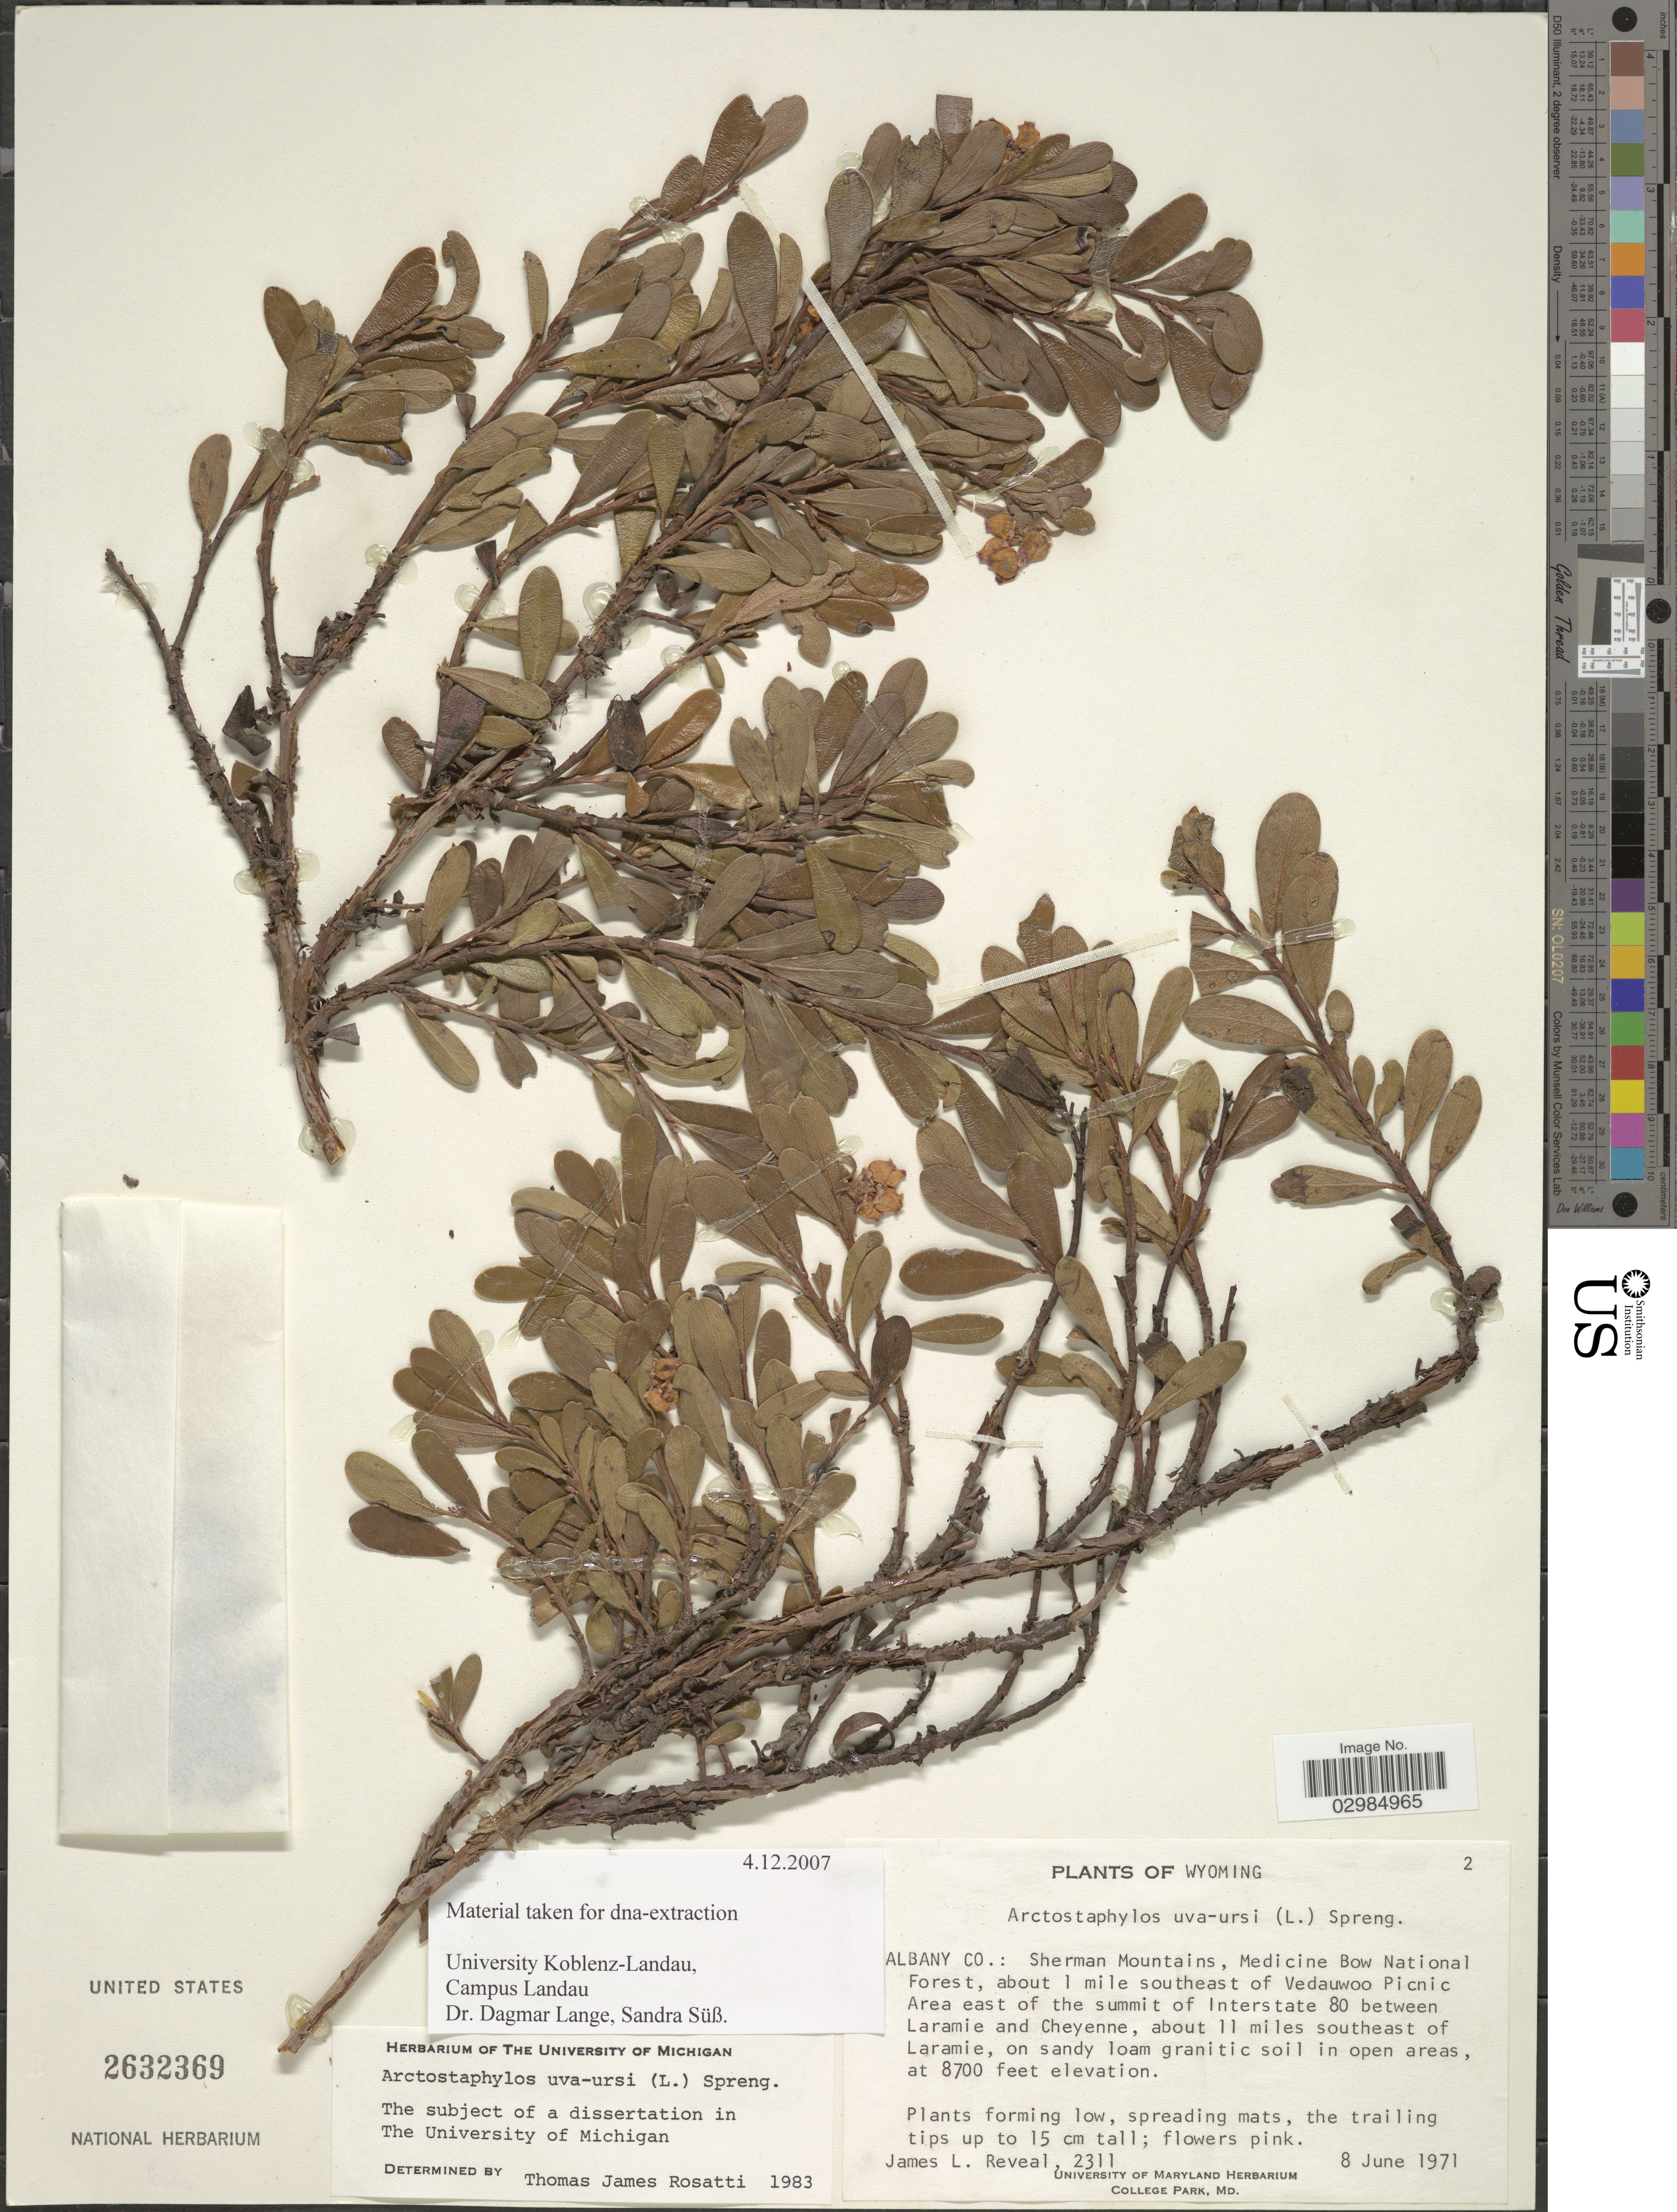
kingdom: Plantae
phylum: Tracheophyta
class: Magnoliopsida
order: Ericales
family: Ericaceae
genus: Arctostaphylos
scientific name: Arctostaphylos uva-ursi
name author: (L.) Spreng.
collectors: J. L. Reveal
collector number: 2311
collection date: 1971-06-08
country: United States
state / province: Wyoming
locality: Albany Co.: Shermain Mountains, Medicine Bow National Forest, about 1 mile southeast of Vedauwoo Picnic. Area east of summit of Interstate 80 between Laramie and Cheyenne, about 11 miles southeast of Laramie.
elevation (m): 2652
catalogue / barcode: US 2632369